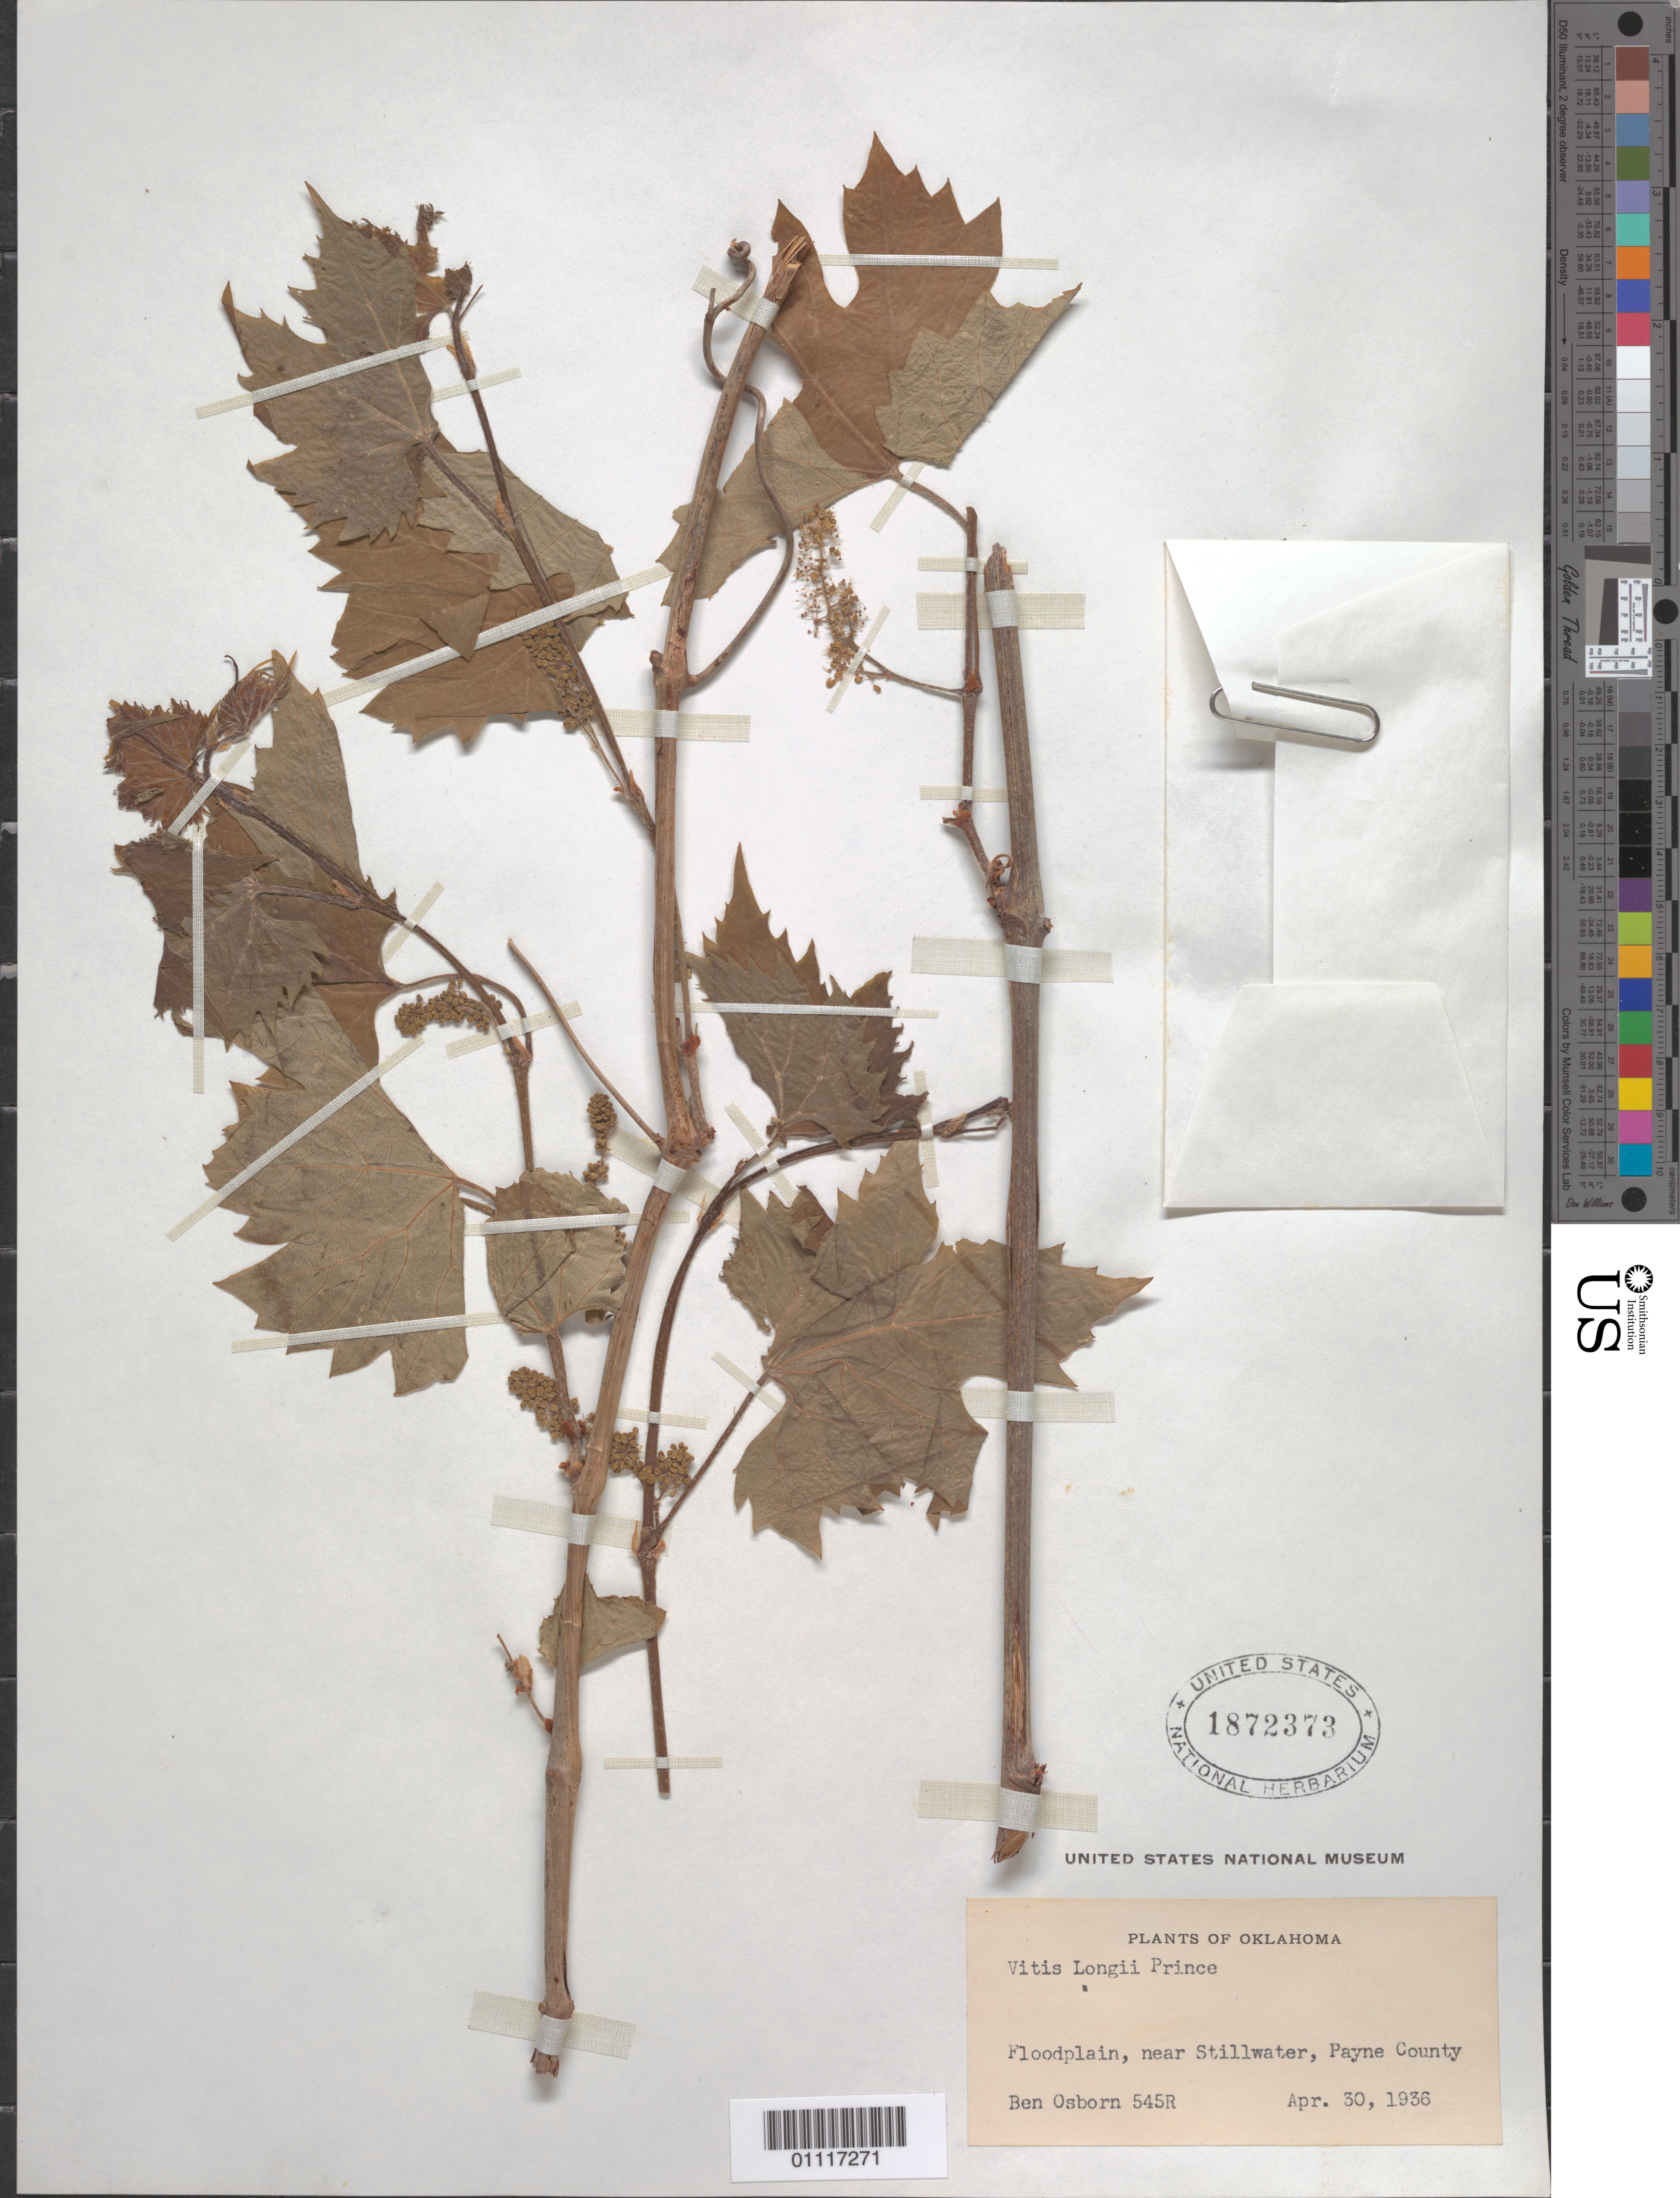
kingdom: Plantae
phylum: Tracheophyta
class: Magnoliopsida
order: Vitales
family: Vitaceae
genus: Vitis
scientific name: Vitis longii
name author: W.R. Prince & Prince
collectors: B. Osborn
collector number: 545R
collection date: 1936-04-30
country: United States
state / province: Oklahoma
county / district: Payne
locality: Floodplain, near Stillwater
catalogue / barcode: US 1872373